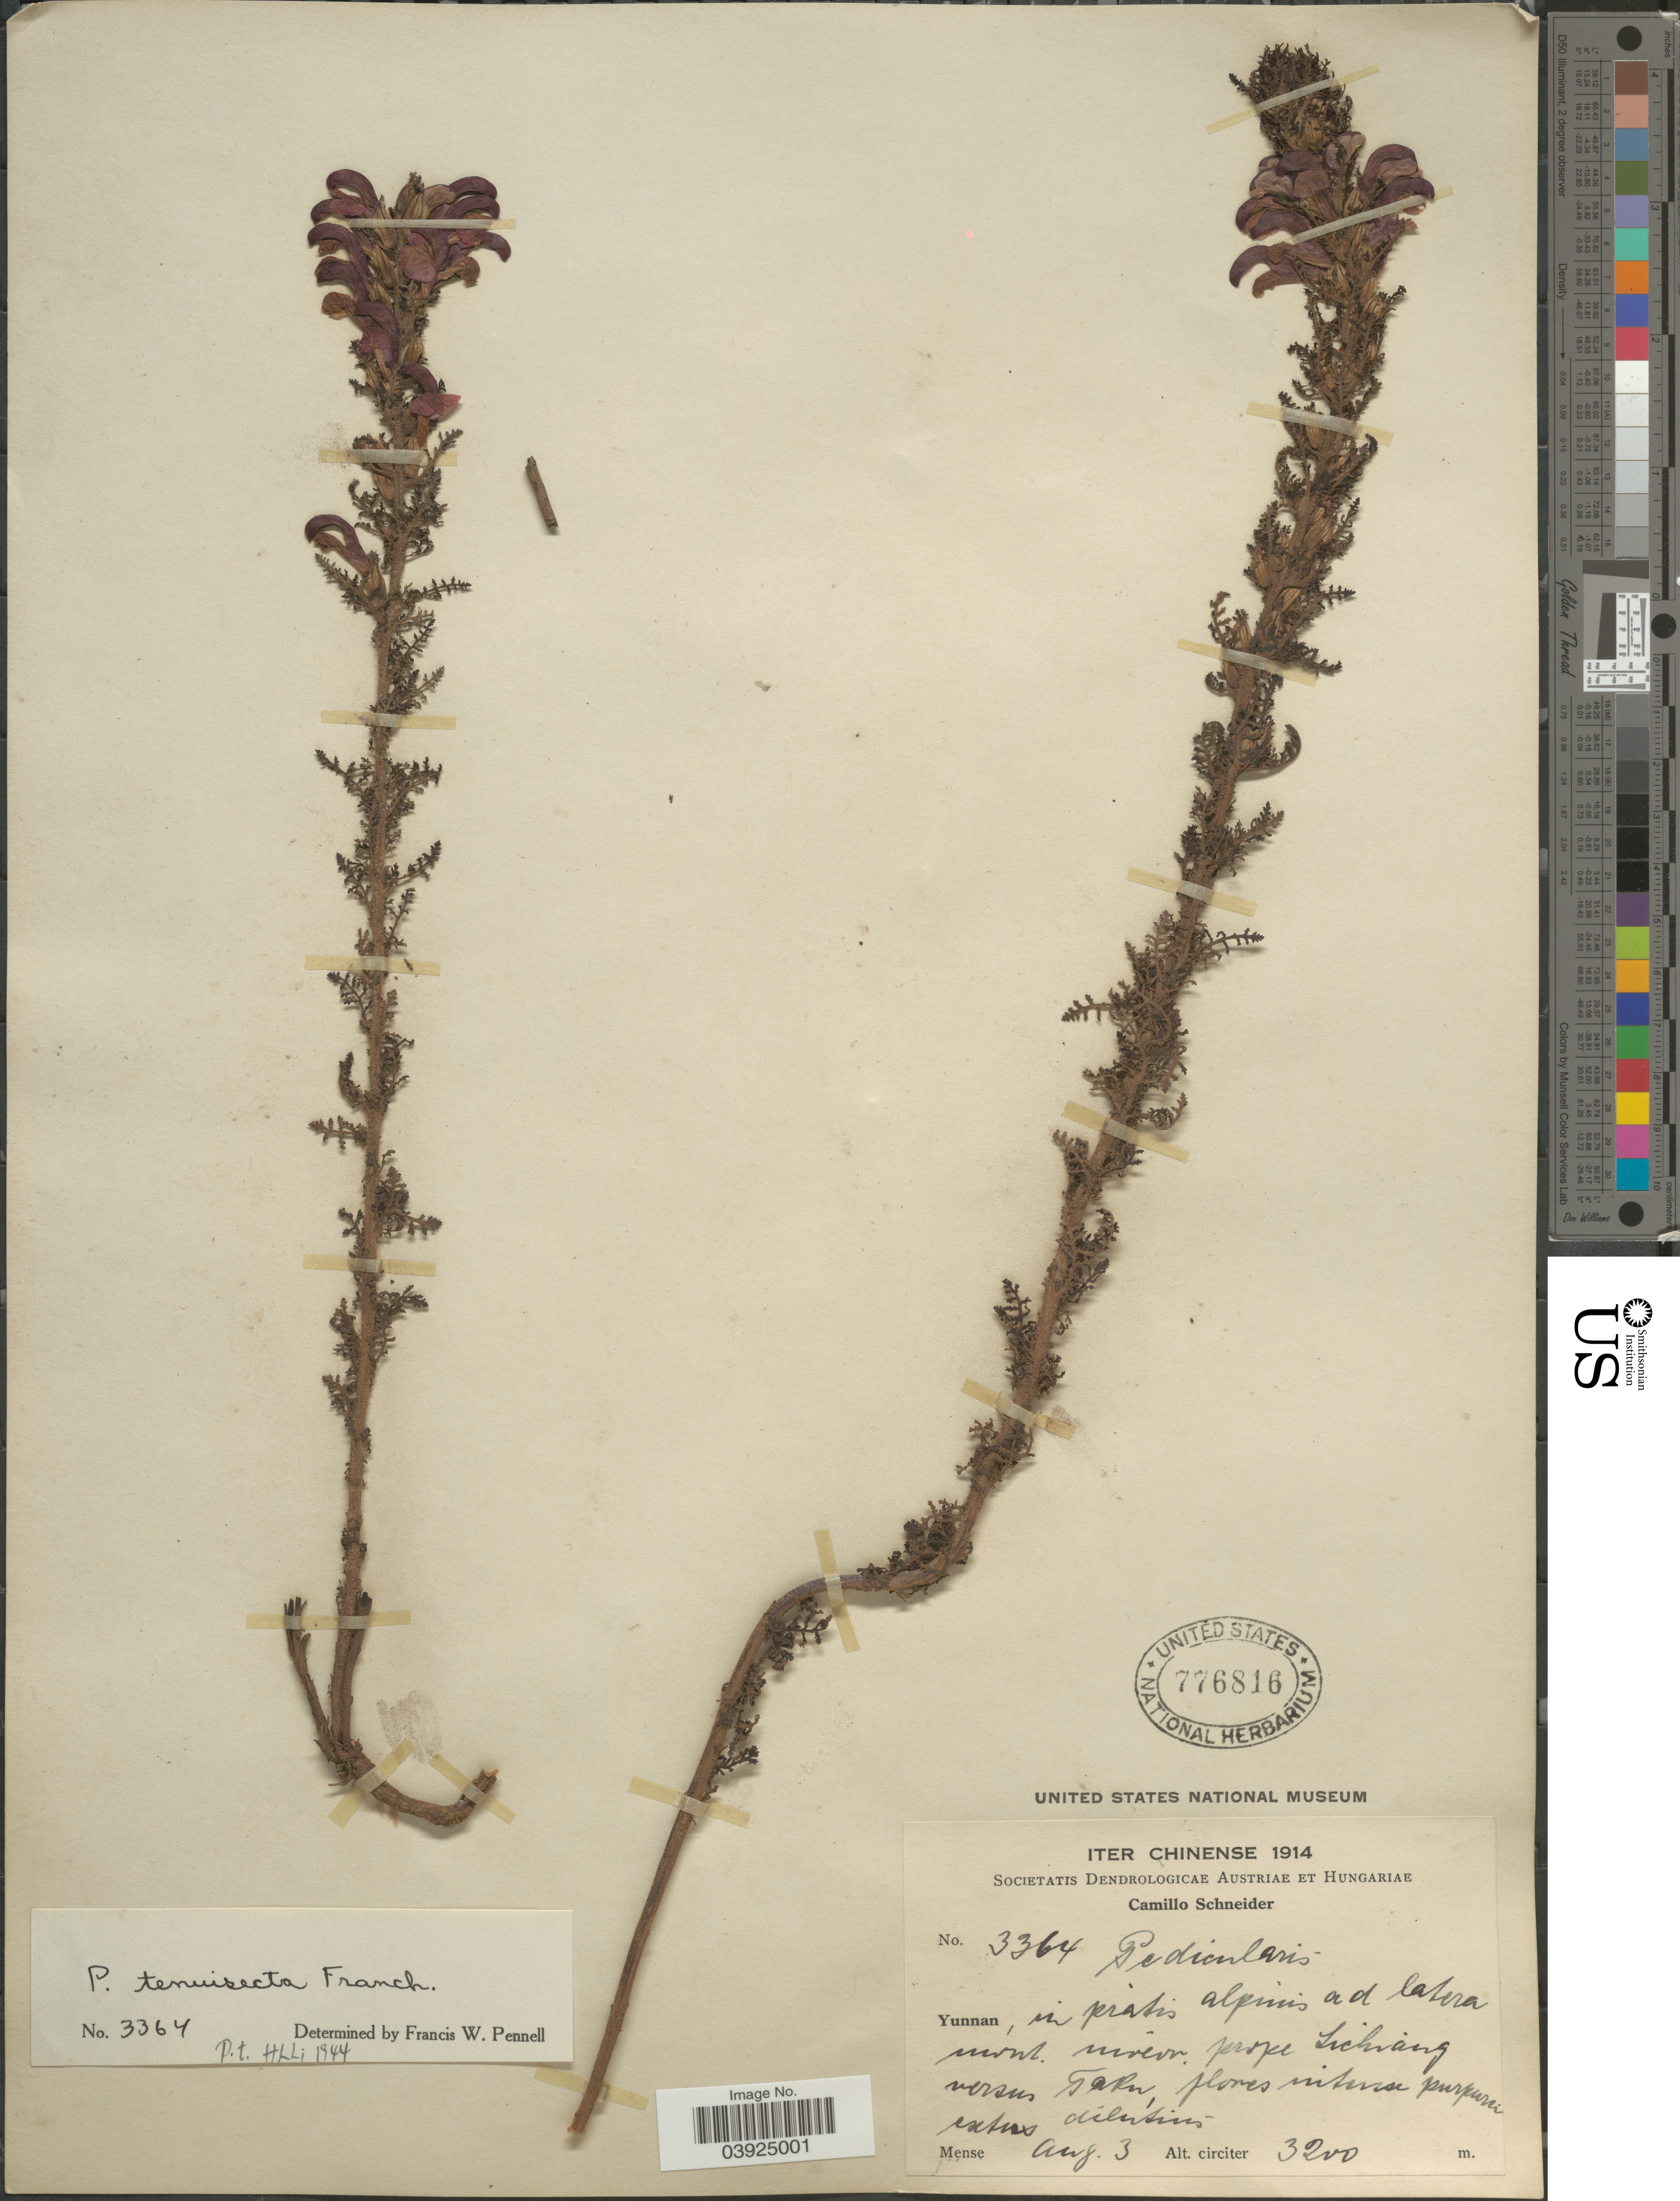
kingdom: Plantae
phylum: Tracheophyta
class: Magnoliopsida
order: Lamiales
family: Orobanchaceae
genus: Pedicularis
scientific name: Pedicularis tenuisecta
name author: Franch. ex Maxim.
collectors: C. K. Schneider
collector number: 3364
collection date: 1914-08-03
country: China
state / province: Yunnan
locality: In pratis alpinus ad latera mont. Nirevr. [interpreted] prope Lichiang versus Taku.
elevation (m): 3200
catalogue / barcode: US 776816